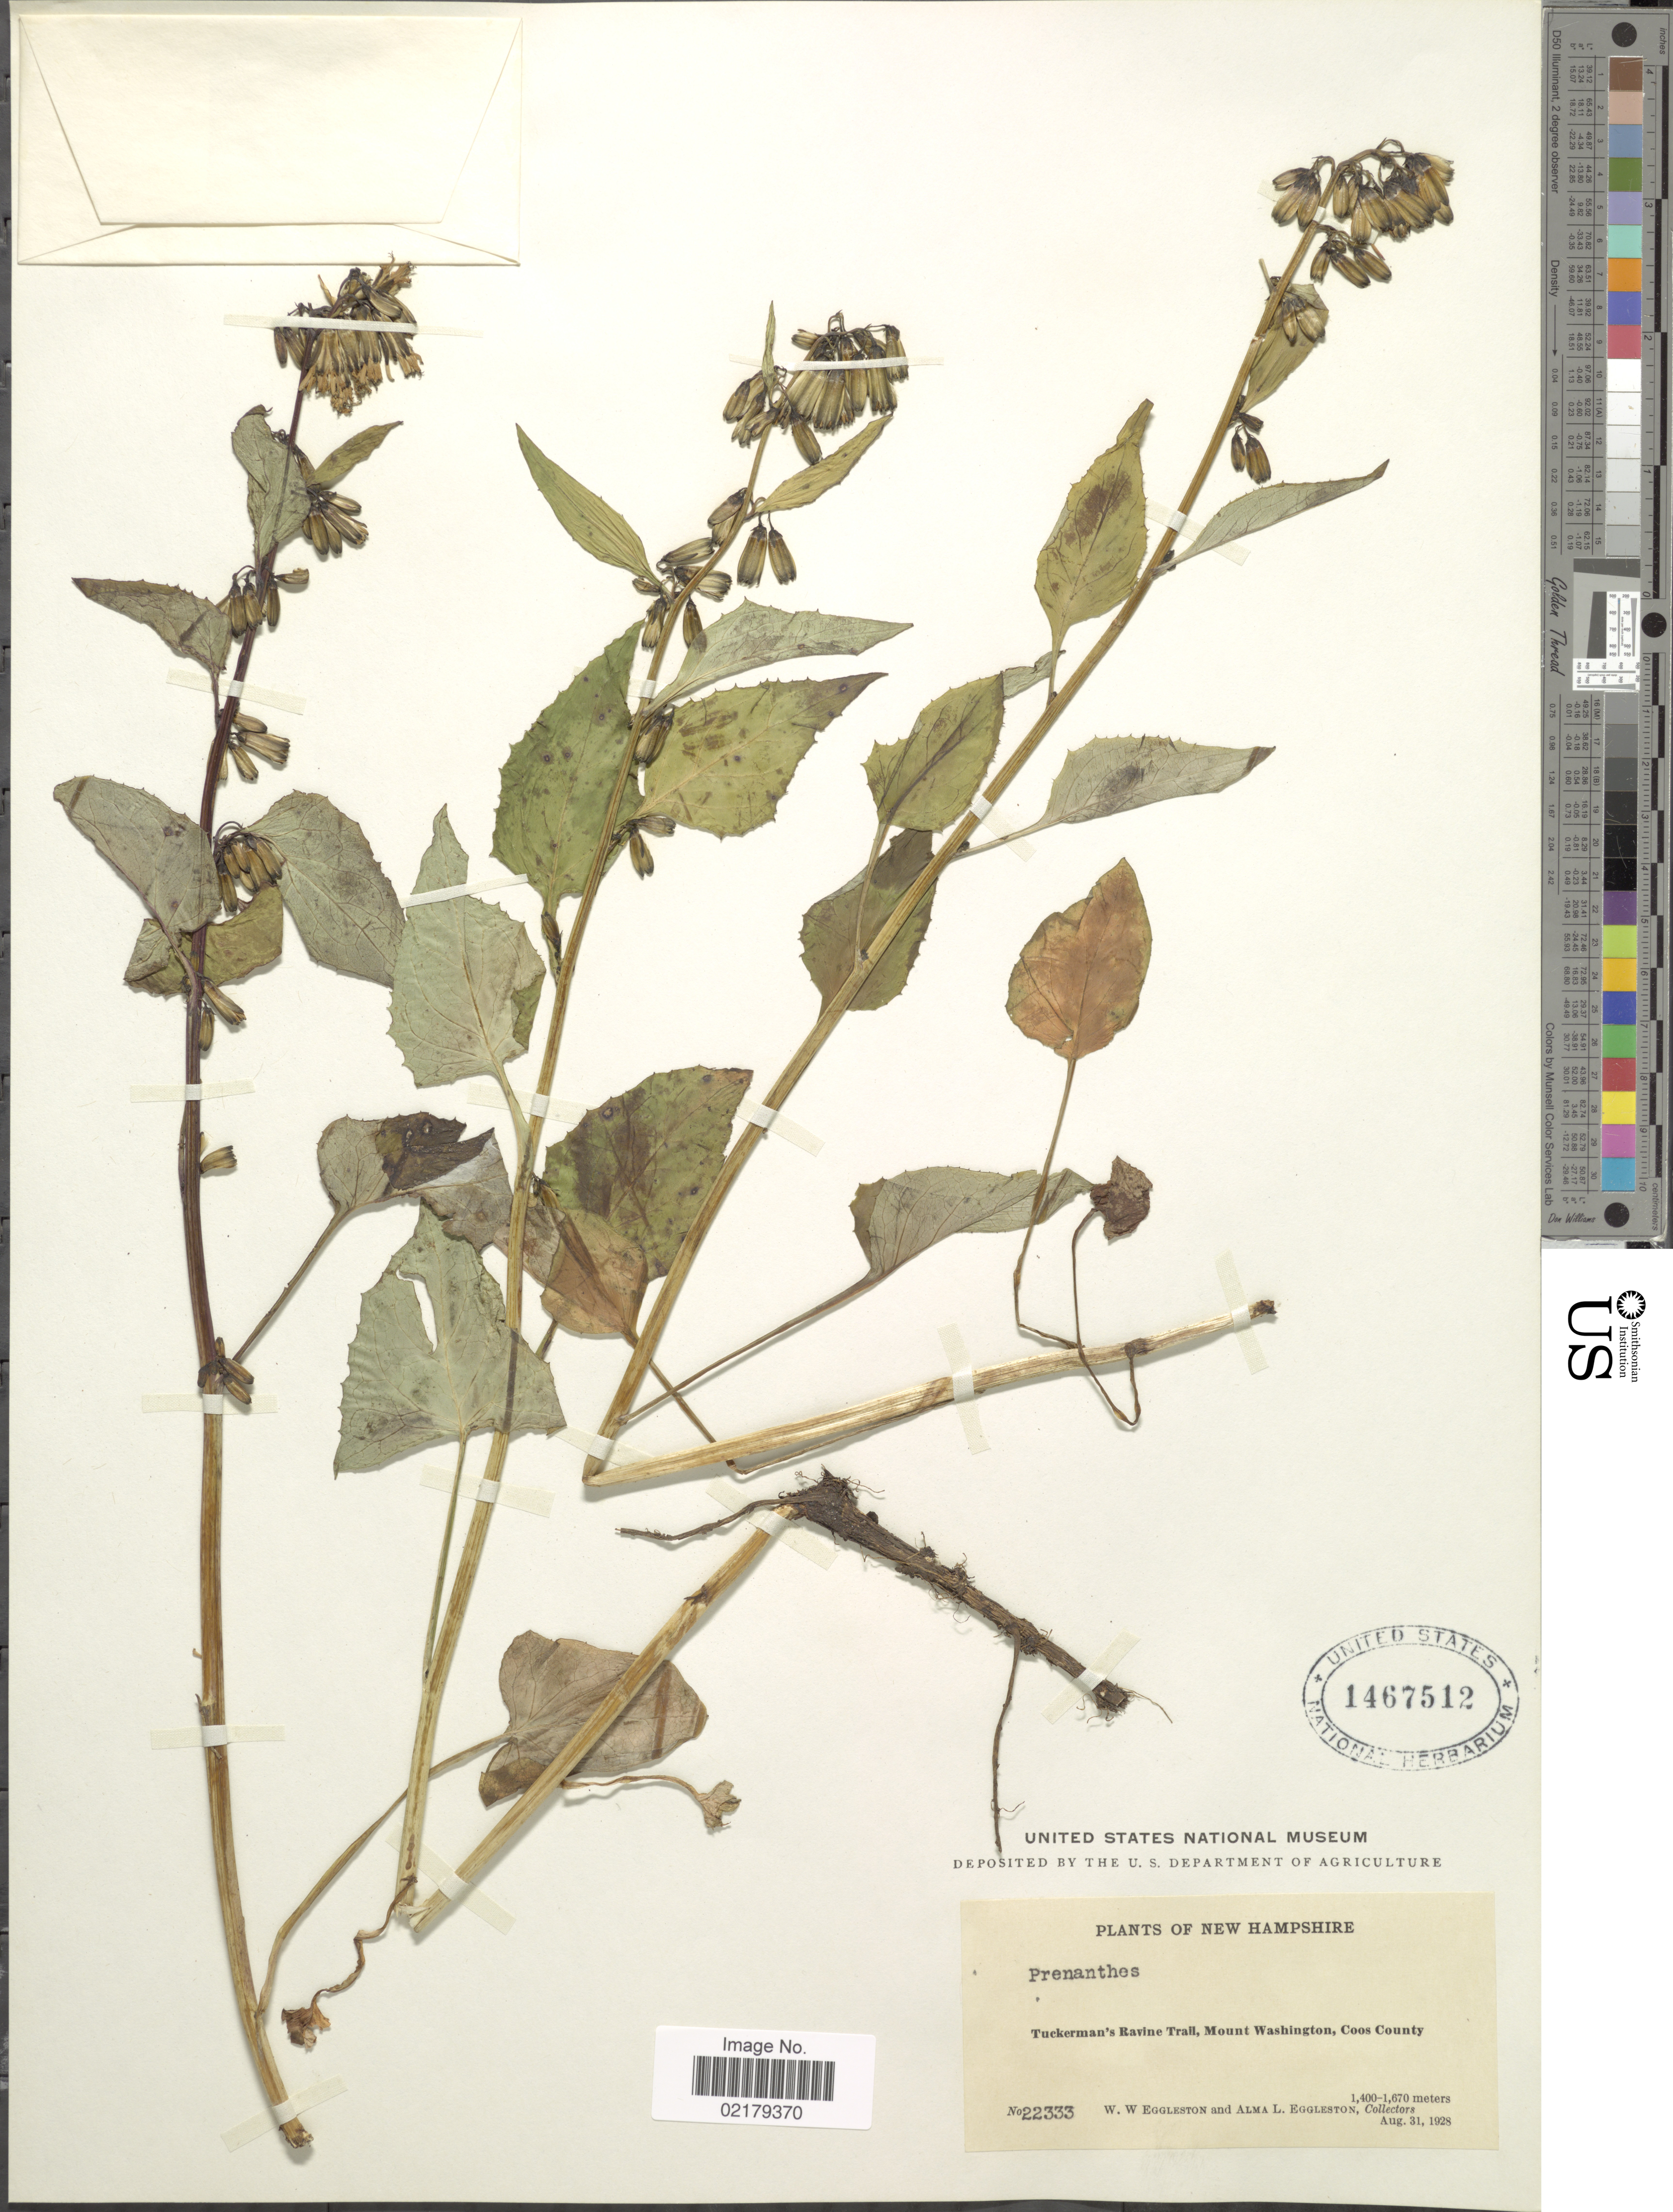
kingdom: Plantae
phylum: Tracheophyta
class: Magnoliopsida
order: Asterales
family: Asteraceae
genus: Prenanthes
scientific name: Prenanthes sp.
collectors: W. W. Eggleston & A. Eggleston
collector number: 22333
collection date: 1928-08-31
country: United States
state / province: New Hampshire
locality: Tuckerman's Ravine Trail, Mount Washington, Coos County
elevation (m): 1400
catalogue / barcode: US 1467512